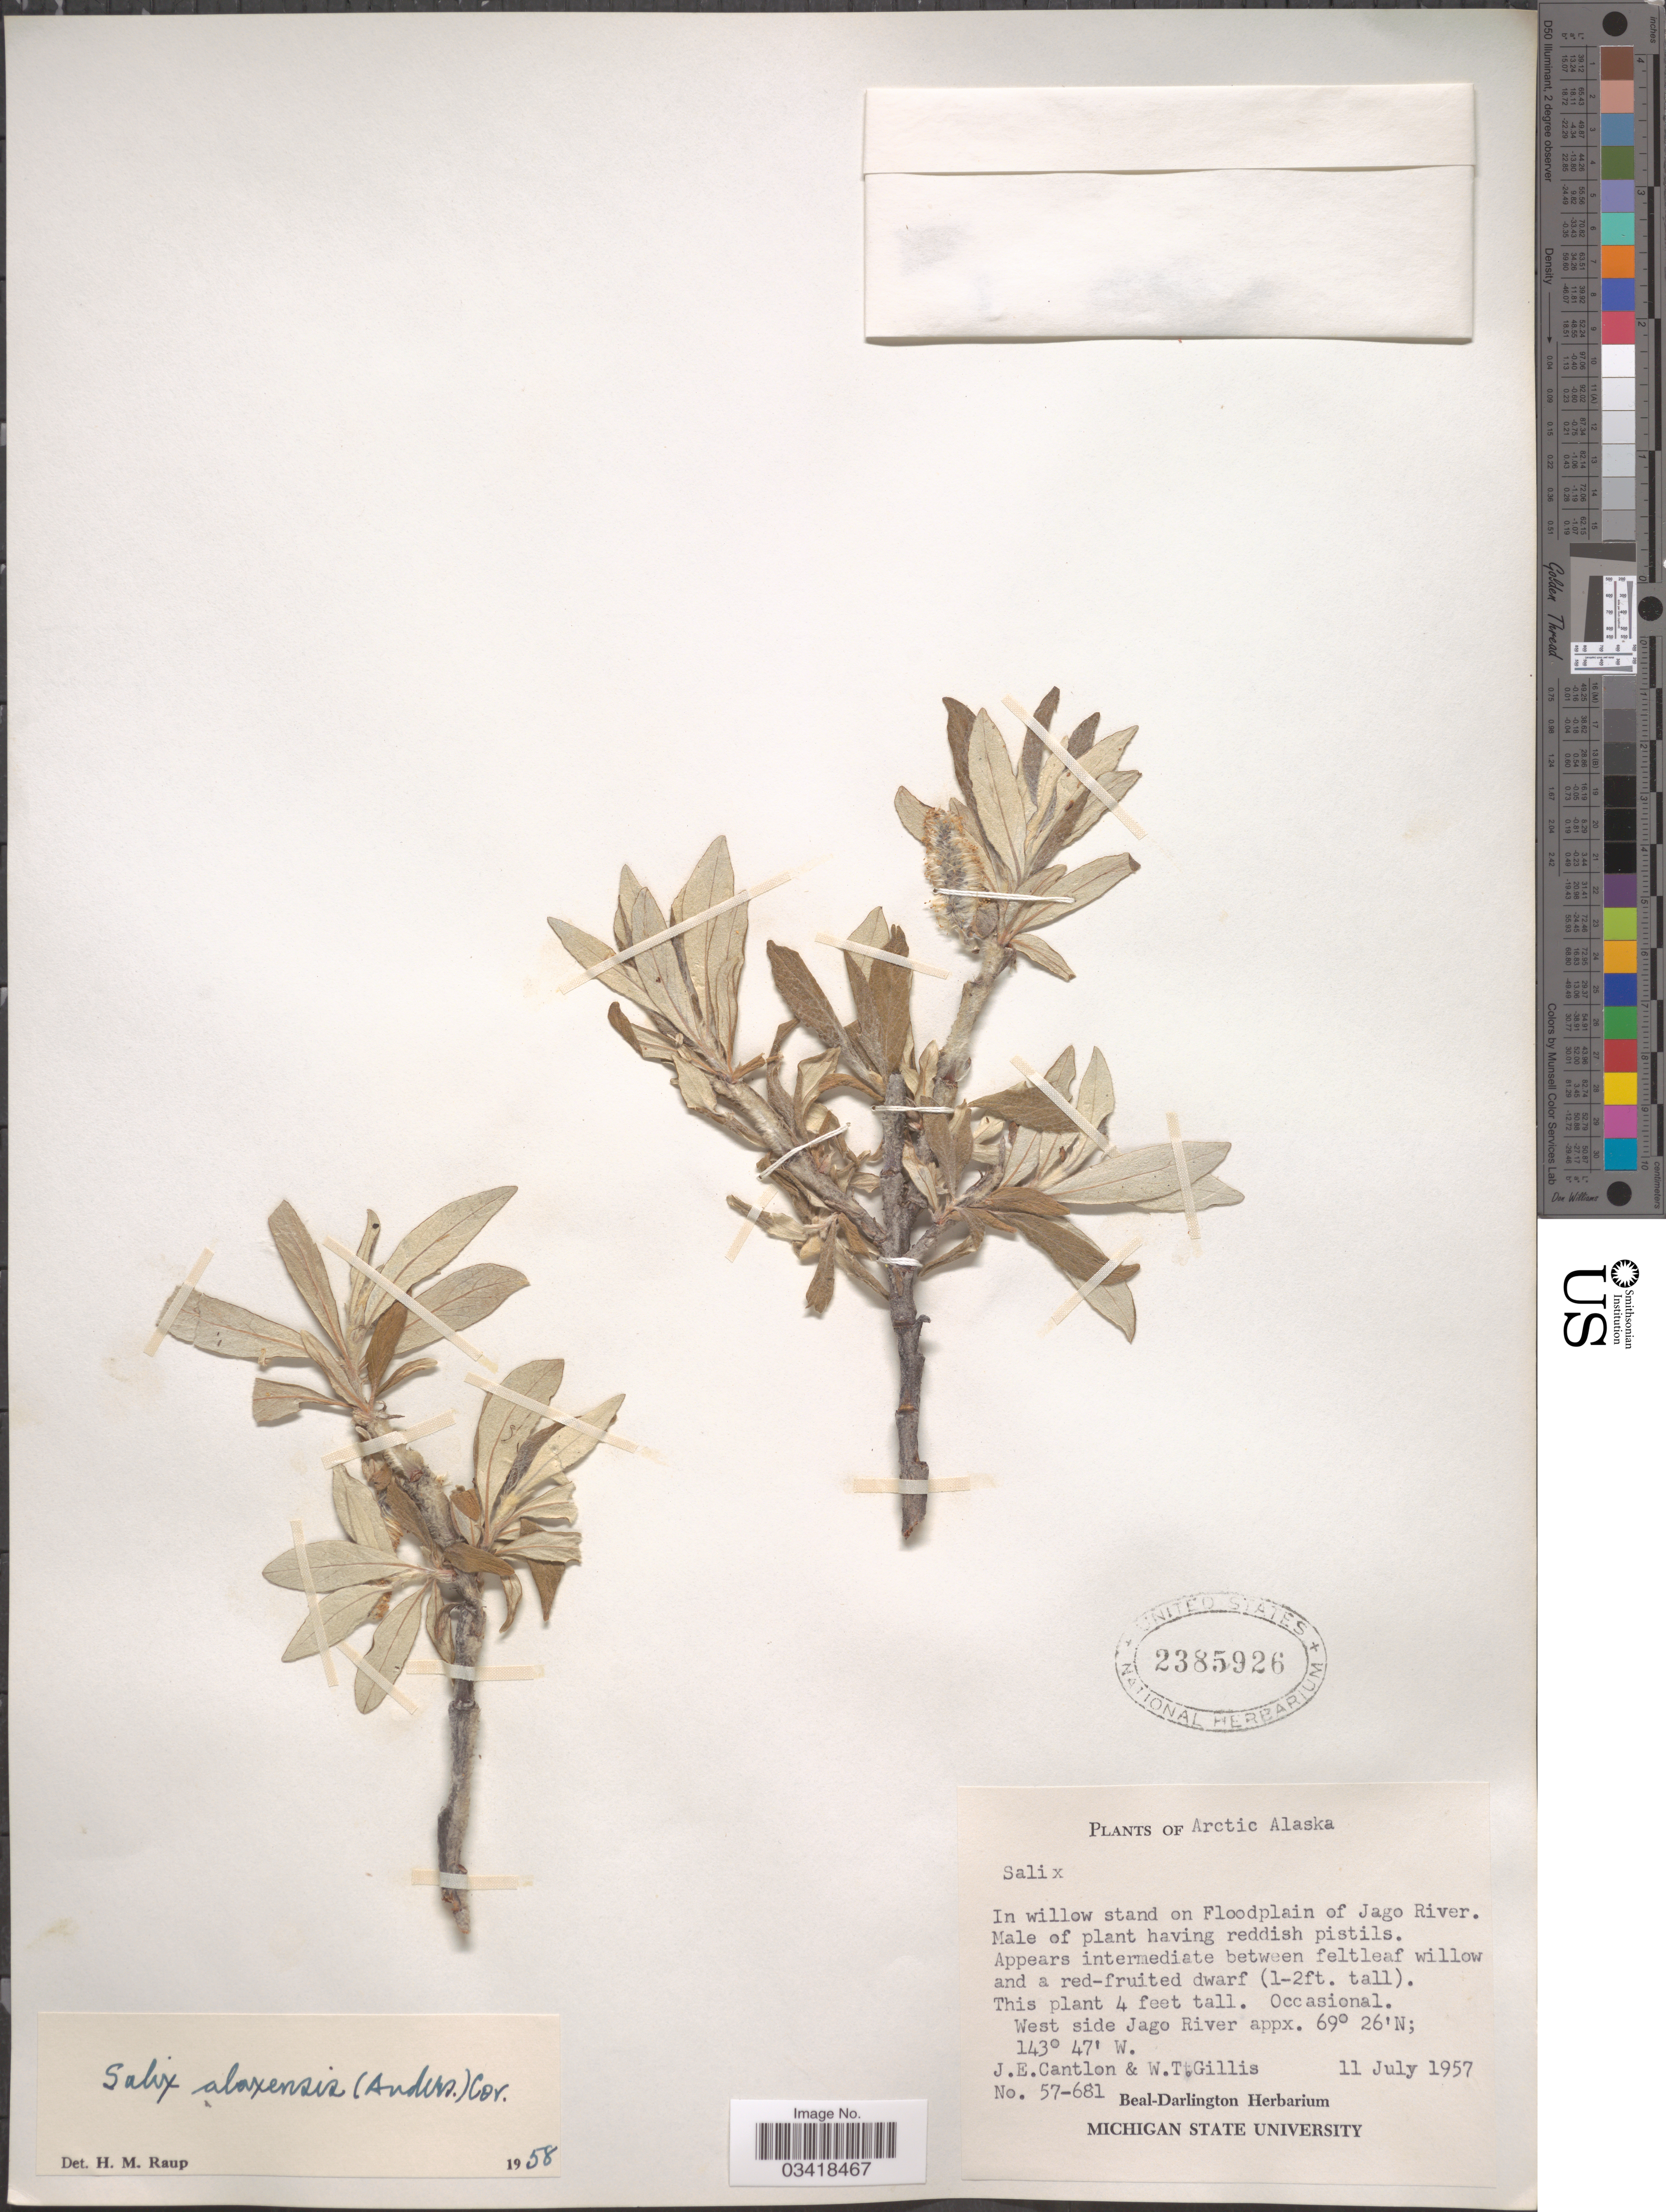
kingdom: Plantae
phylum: Tracheophyta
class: Magnoliopsida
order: Malpighiales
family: Salicaceae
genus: Salix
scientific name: Salix alaxensis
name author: (Andersson) Coville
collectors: J. Cantlon & W. T. Gillis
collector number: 57-681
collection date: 1957-07-11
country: United States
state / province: Alaska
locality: Arctic Alaska. In willow stand on Floodplain of Jago River. West side Jago River.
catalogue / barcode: US 2385926